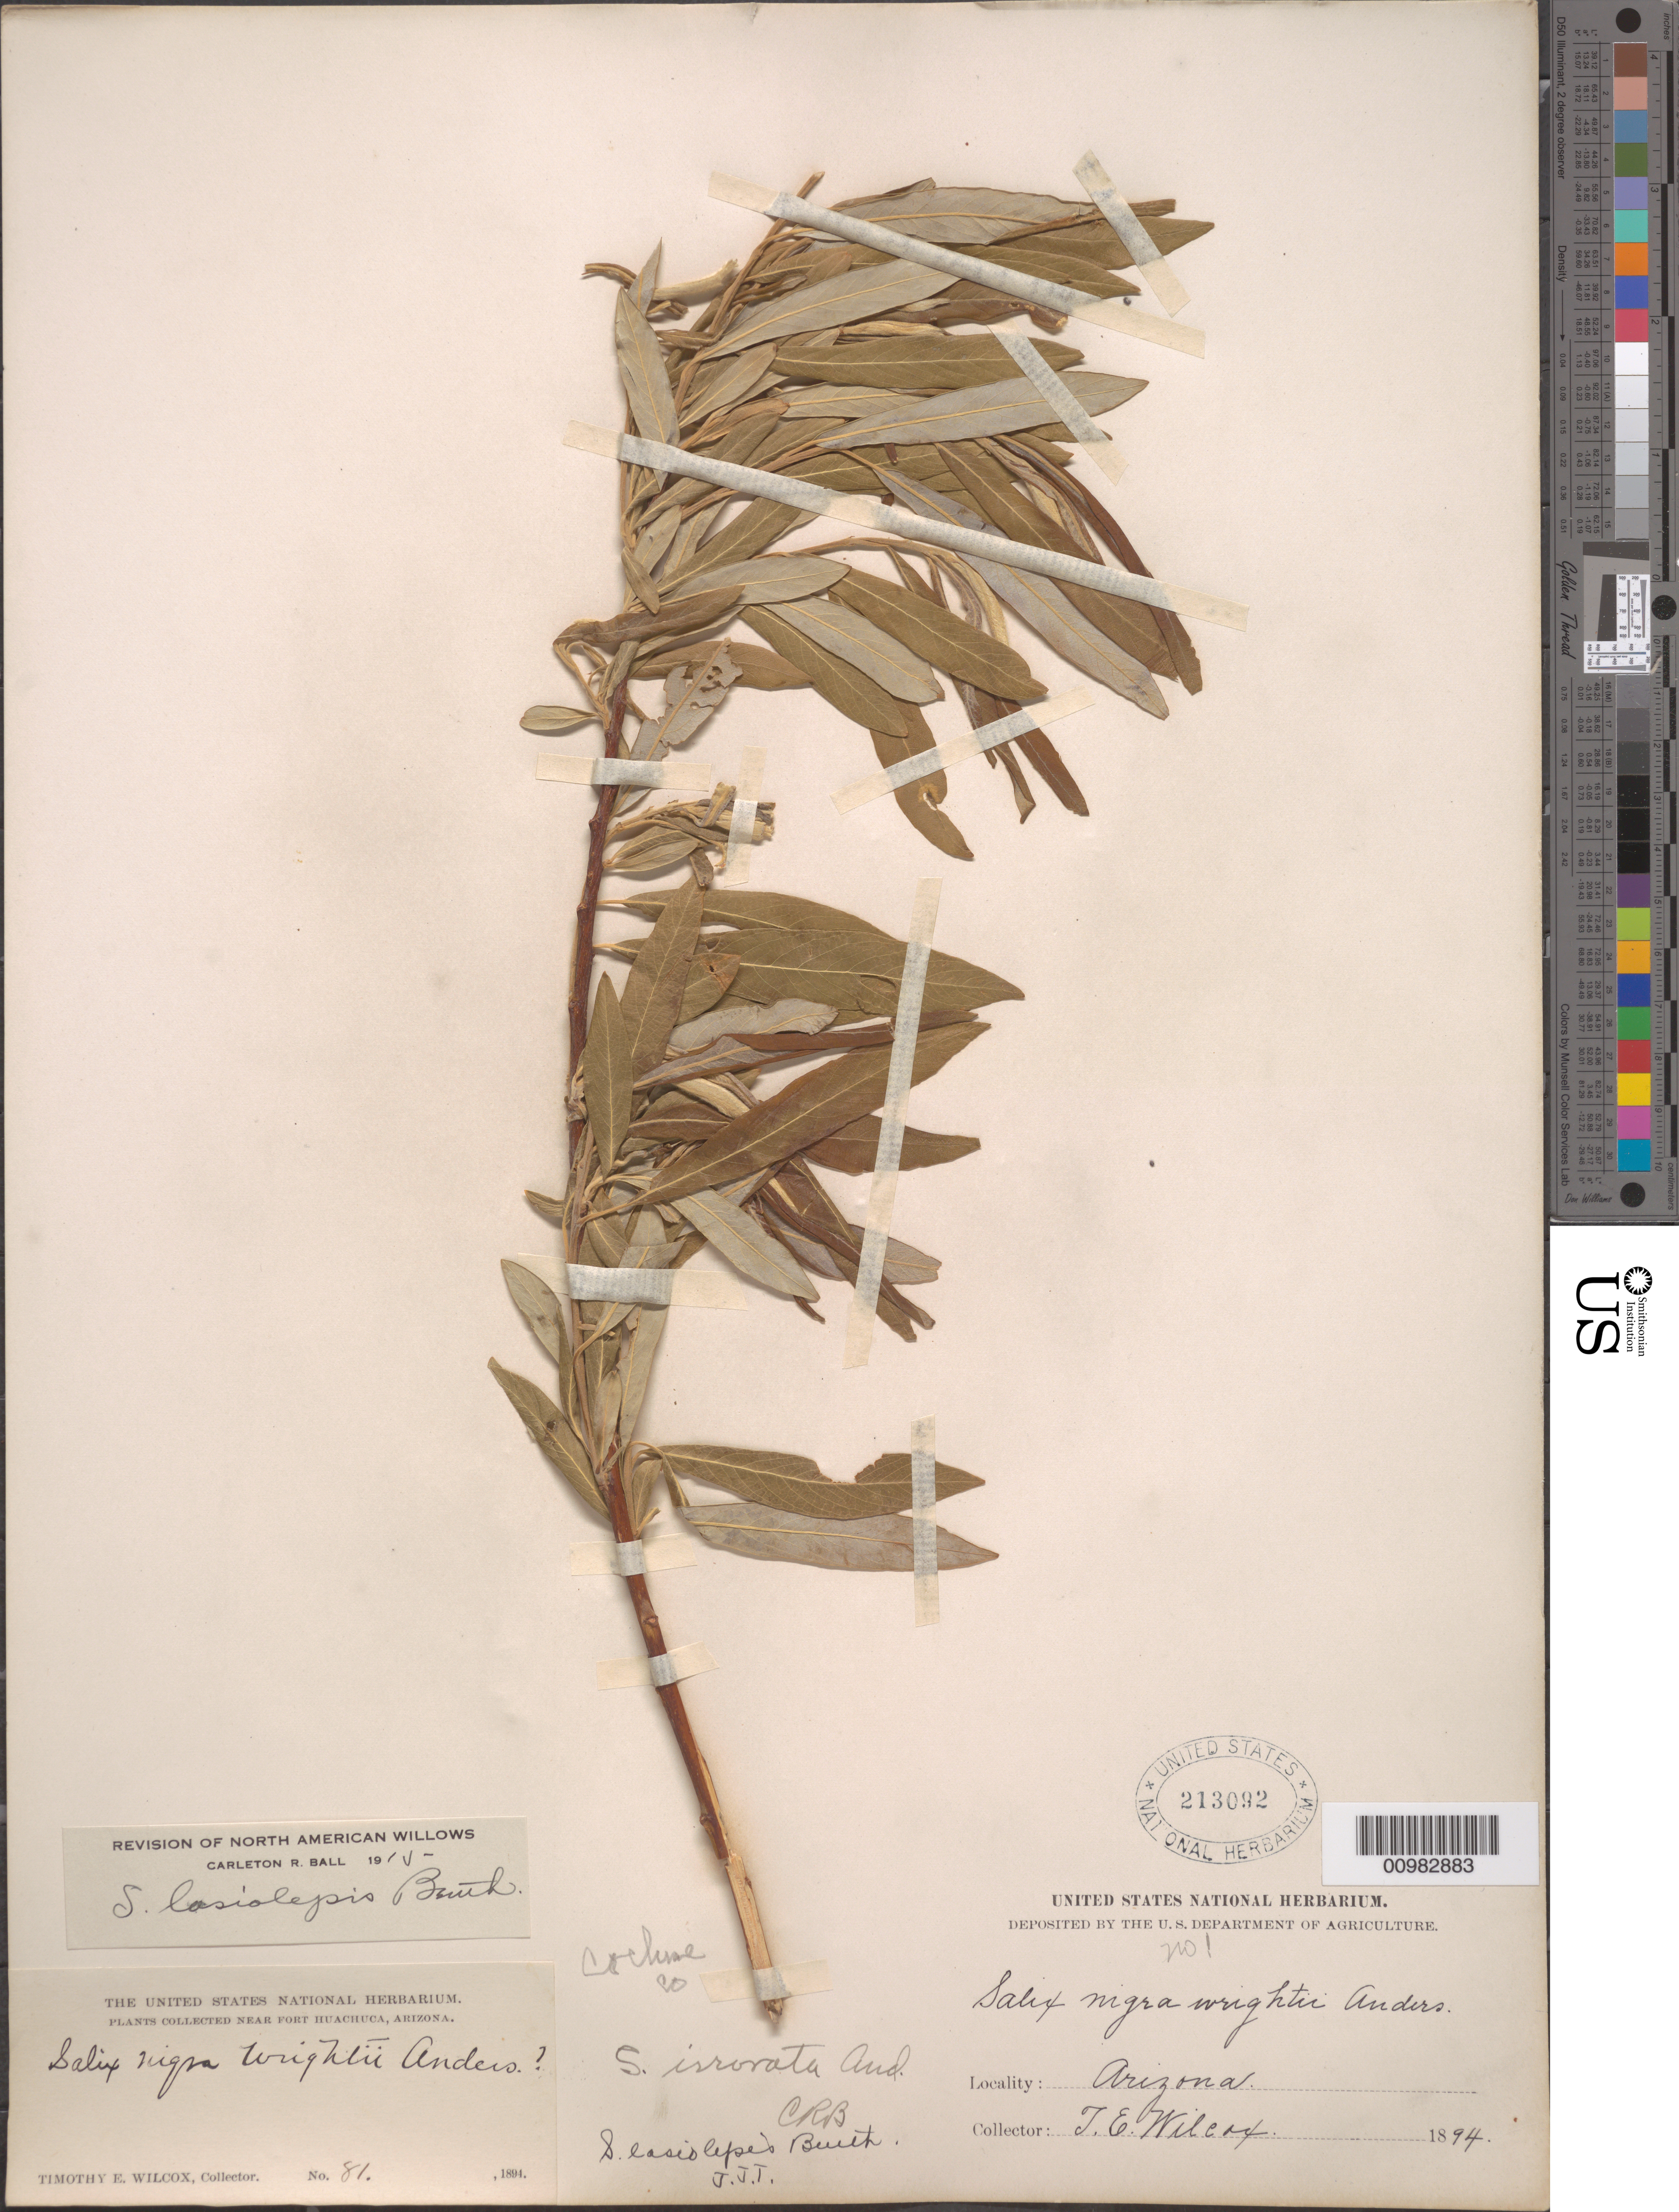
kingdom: Plantae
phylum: Tracheophyta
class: Magnoliopsida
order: Malpighiales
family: Salicaceae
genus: Salix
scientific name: Salix irrorata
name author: Andersson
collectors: E. V. Wilcox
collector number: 81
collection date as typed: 1894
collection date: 1894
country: United States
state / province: Arizona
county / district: Cochise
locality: Near Fort Huachuca.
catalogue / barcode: US 213092